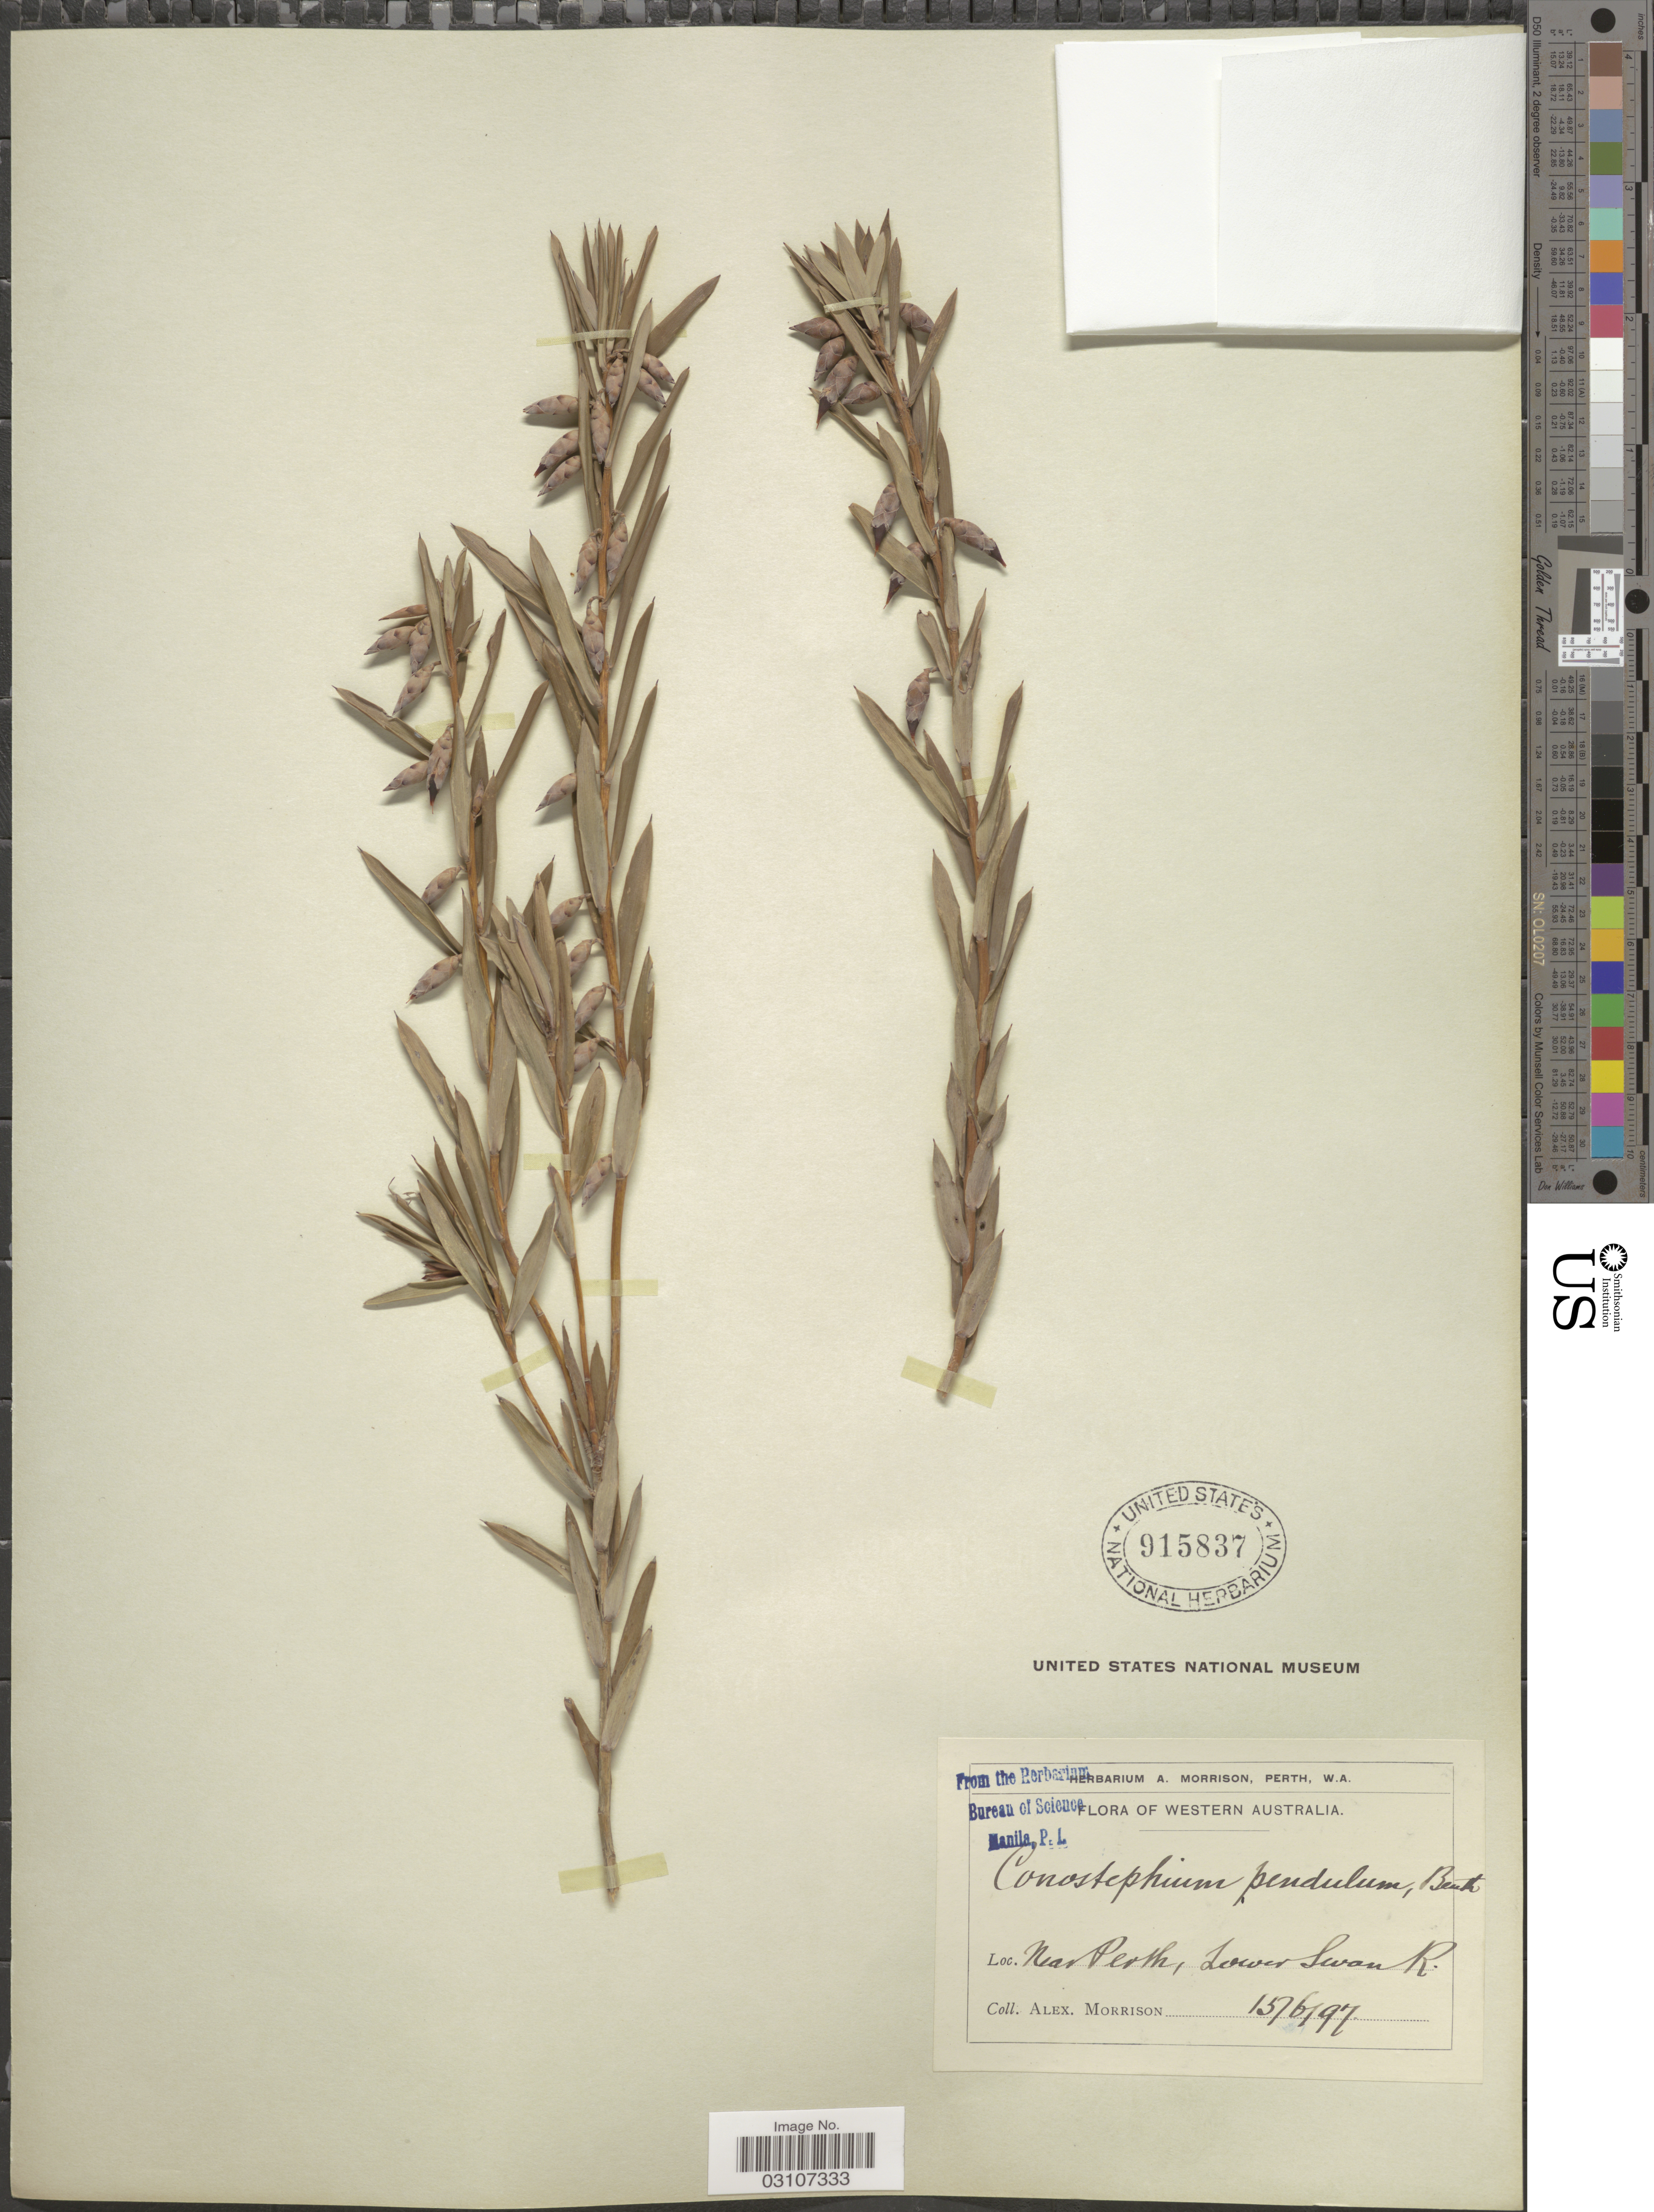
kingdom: Plantae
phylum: Tracheophyta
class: Magnoliopsida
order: Ericales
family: Ericaceae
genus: Conostephium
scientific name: Conostephium pendulum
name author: Deless.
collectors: A. Morrison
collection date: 1897-06-15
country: Australia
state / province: Western Australia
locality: Near Perth, Lower Swan R.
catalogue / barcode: US 915837